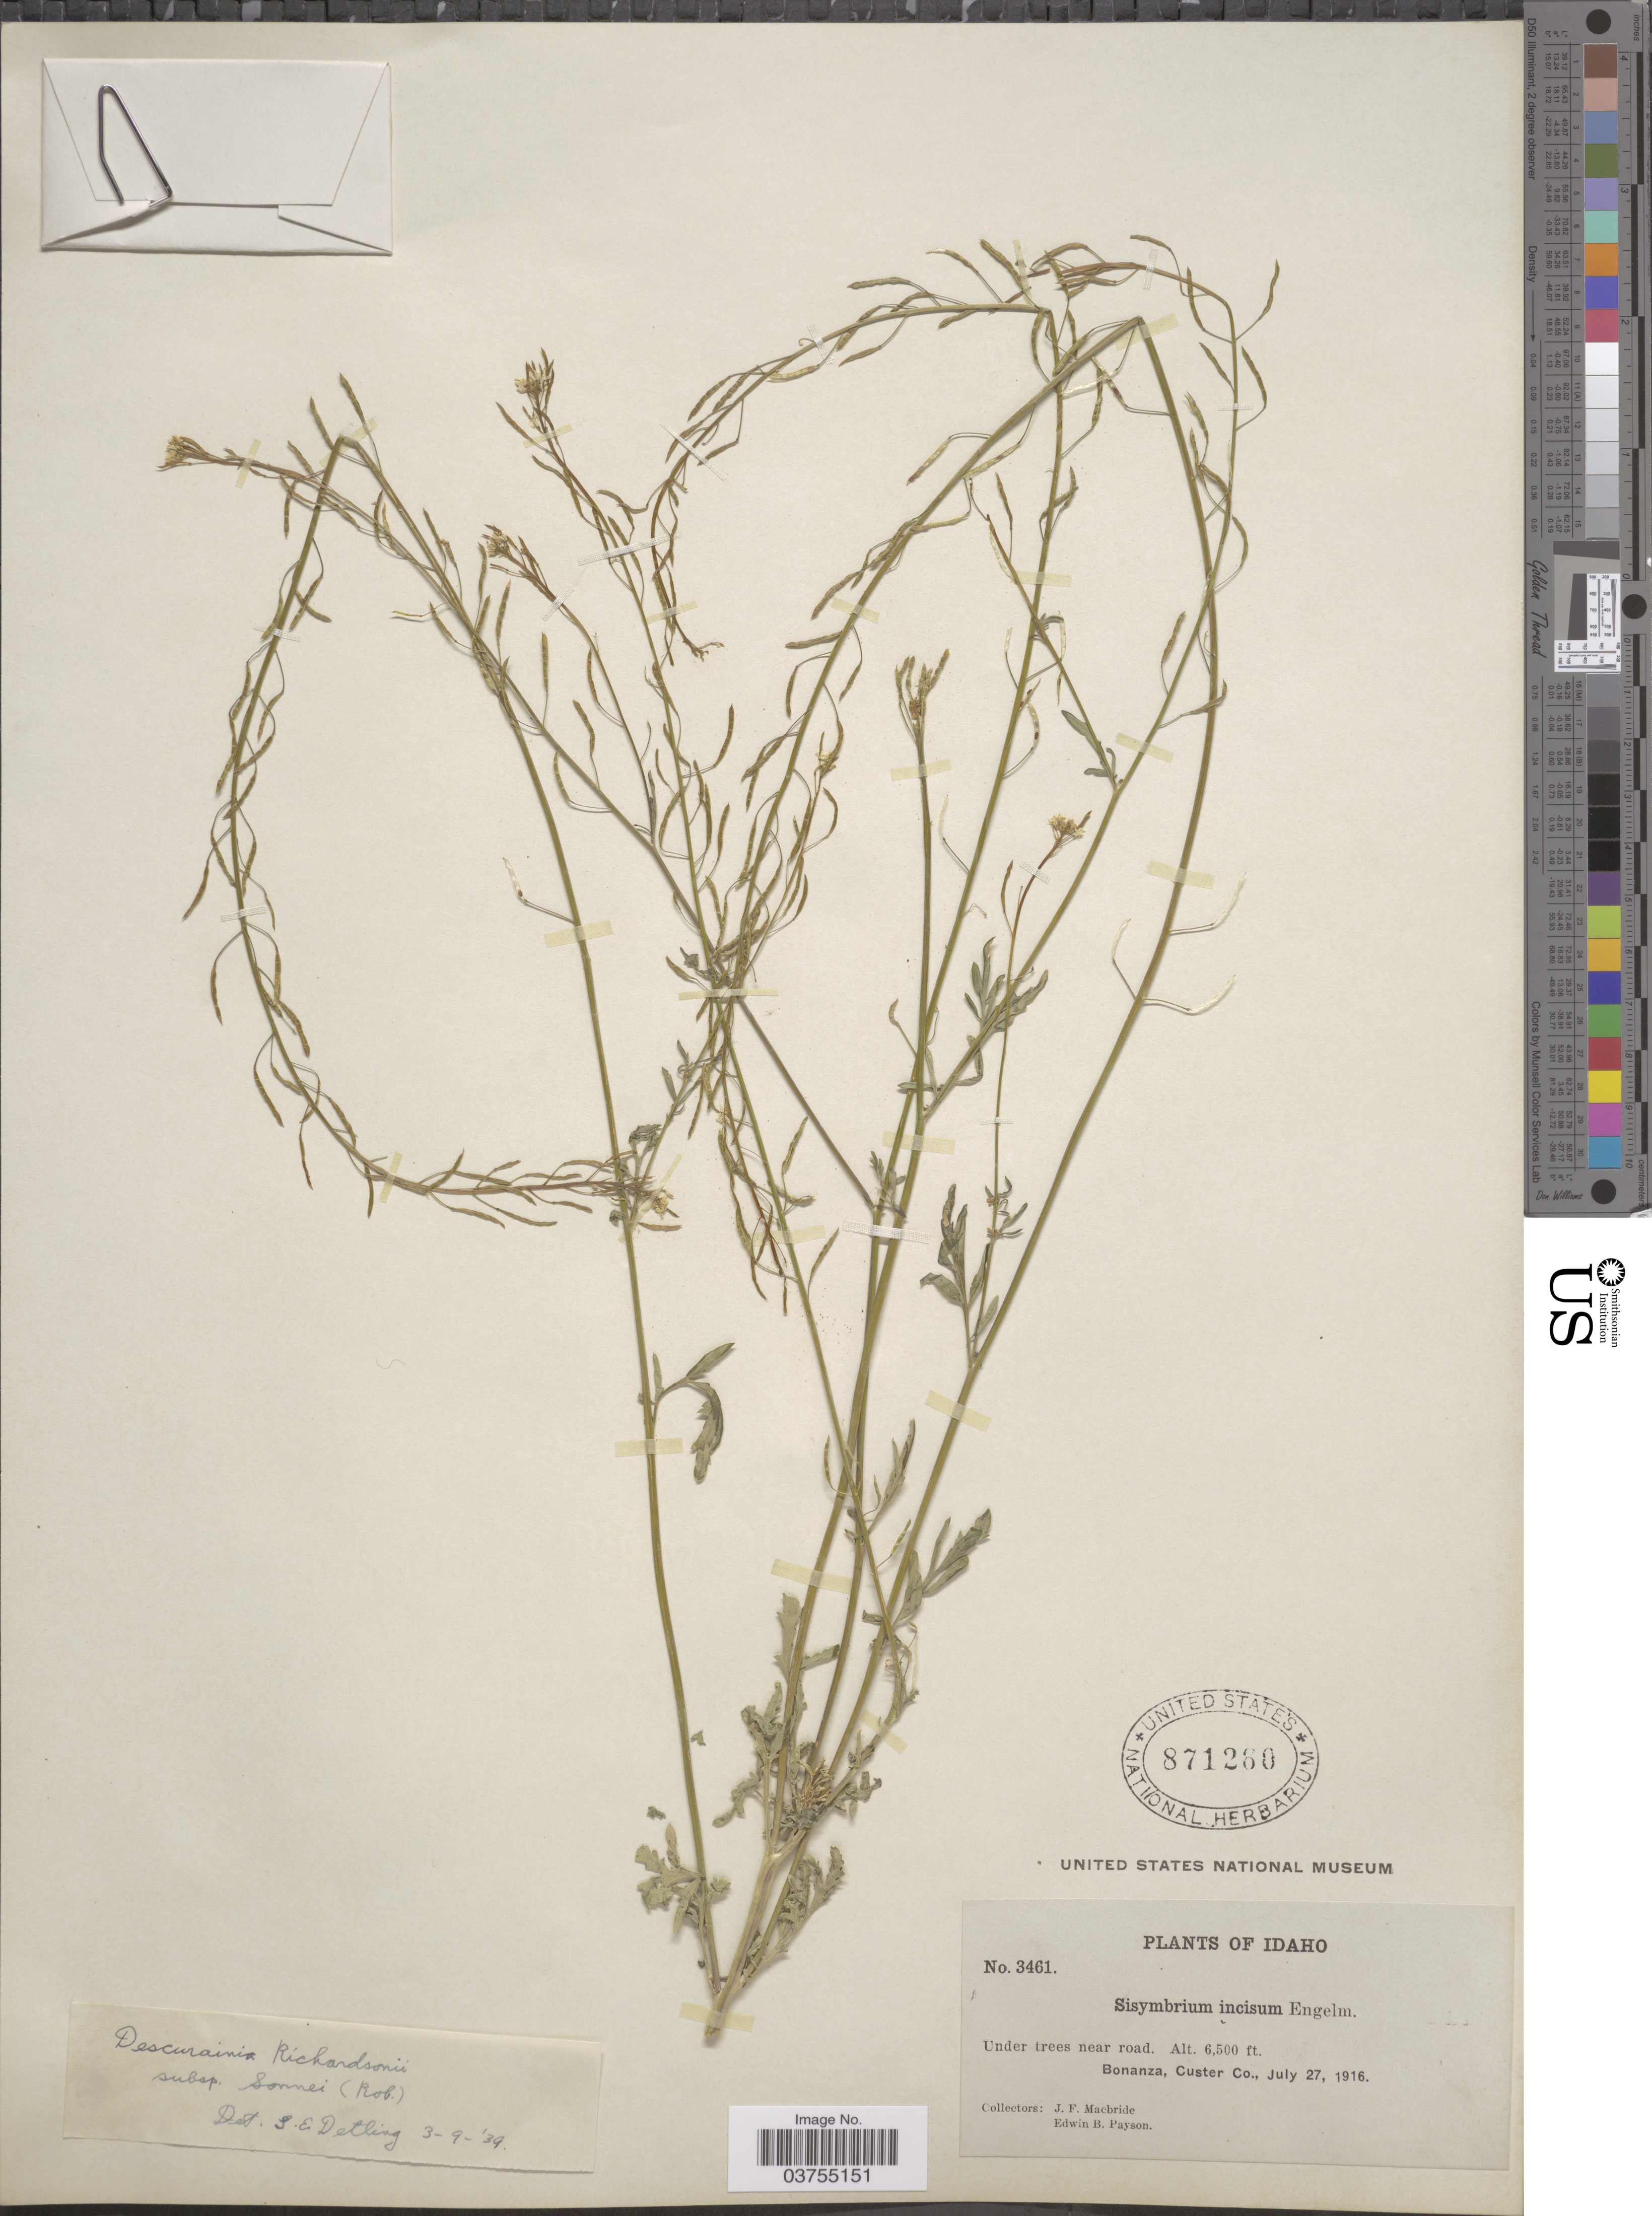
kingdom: Plantae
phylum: Tracheophyta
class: Magnoliopsida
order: Brassicales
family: Brassicaceae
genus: Descurainia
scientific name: Descurainia richardsonii subsp. incisa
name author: (Engelm. ex A. Gray) Detling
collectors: J. F. Macbride & E. B. Payson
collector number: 3461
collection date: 1916-07-27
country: United States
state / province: Idaho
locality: Bonanza, Custer Co.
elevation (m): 1981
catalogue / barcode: US 871260